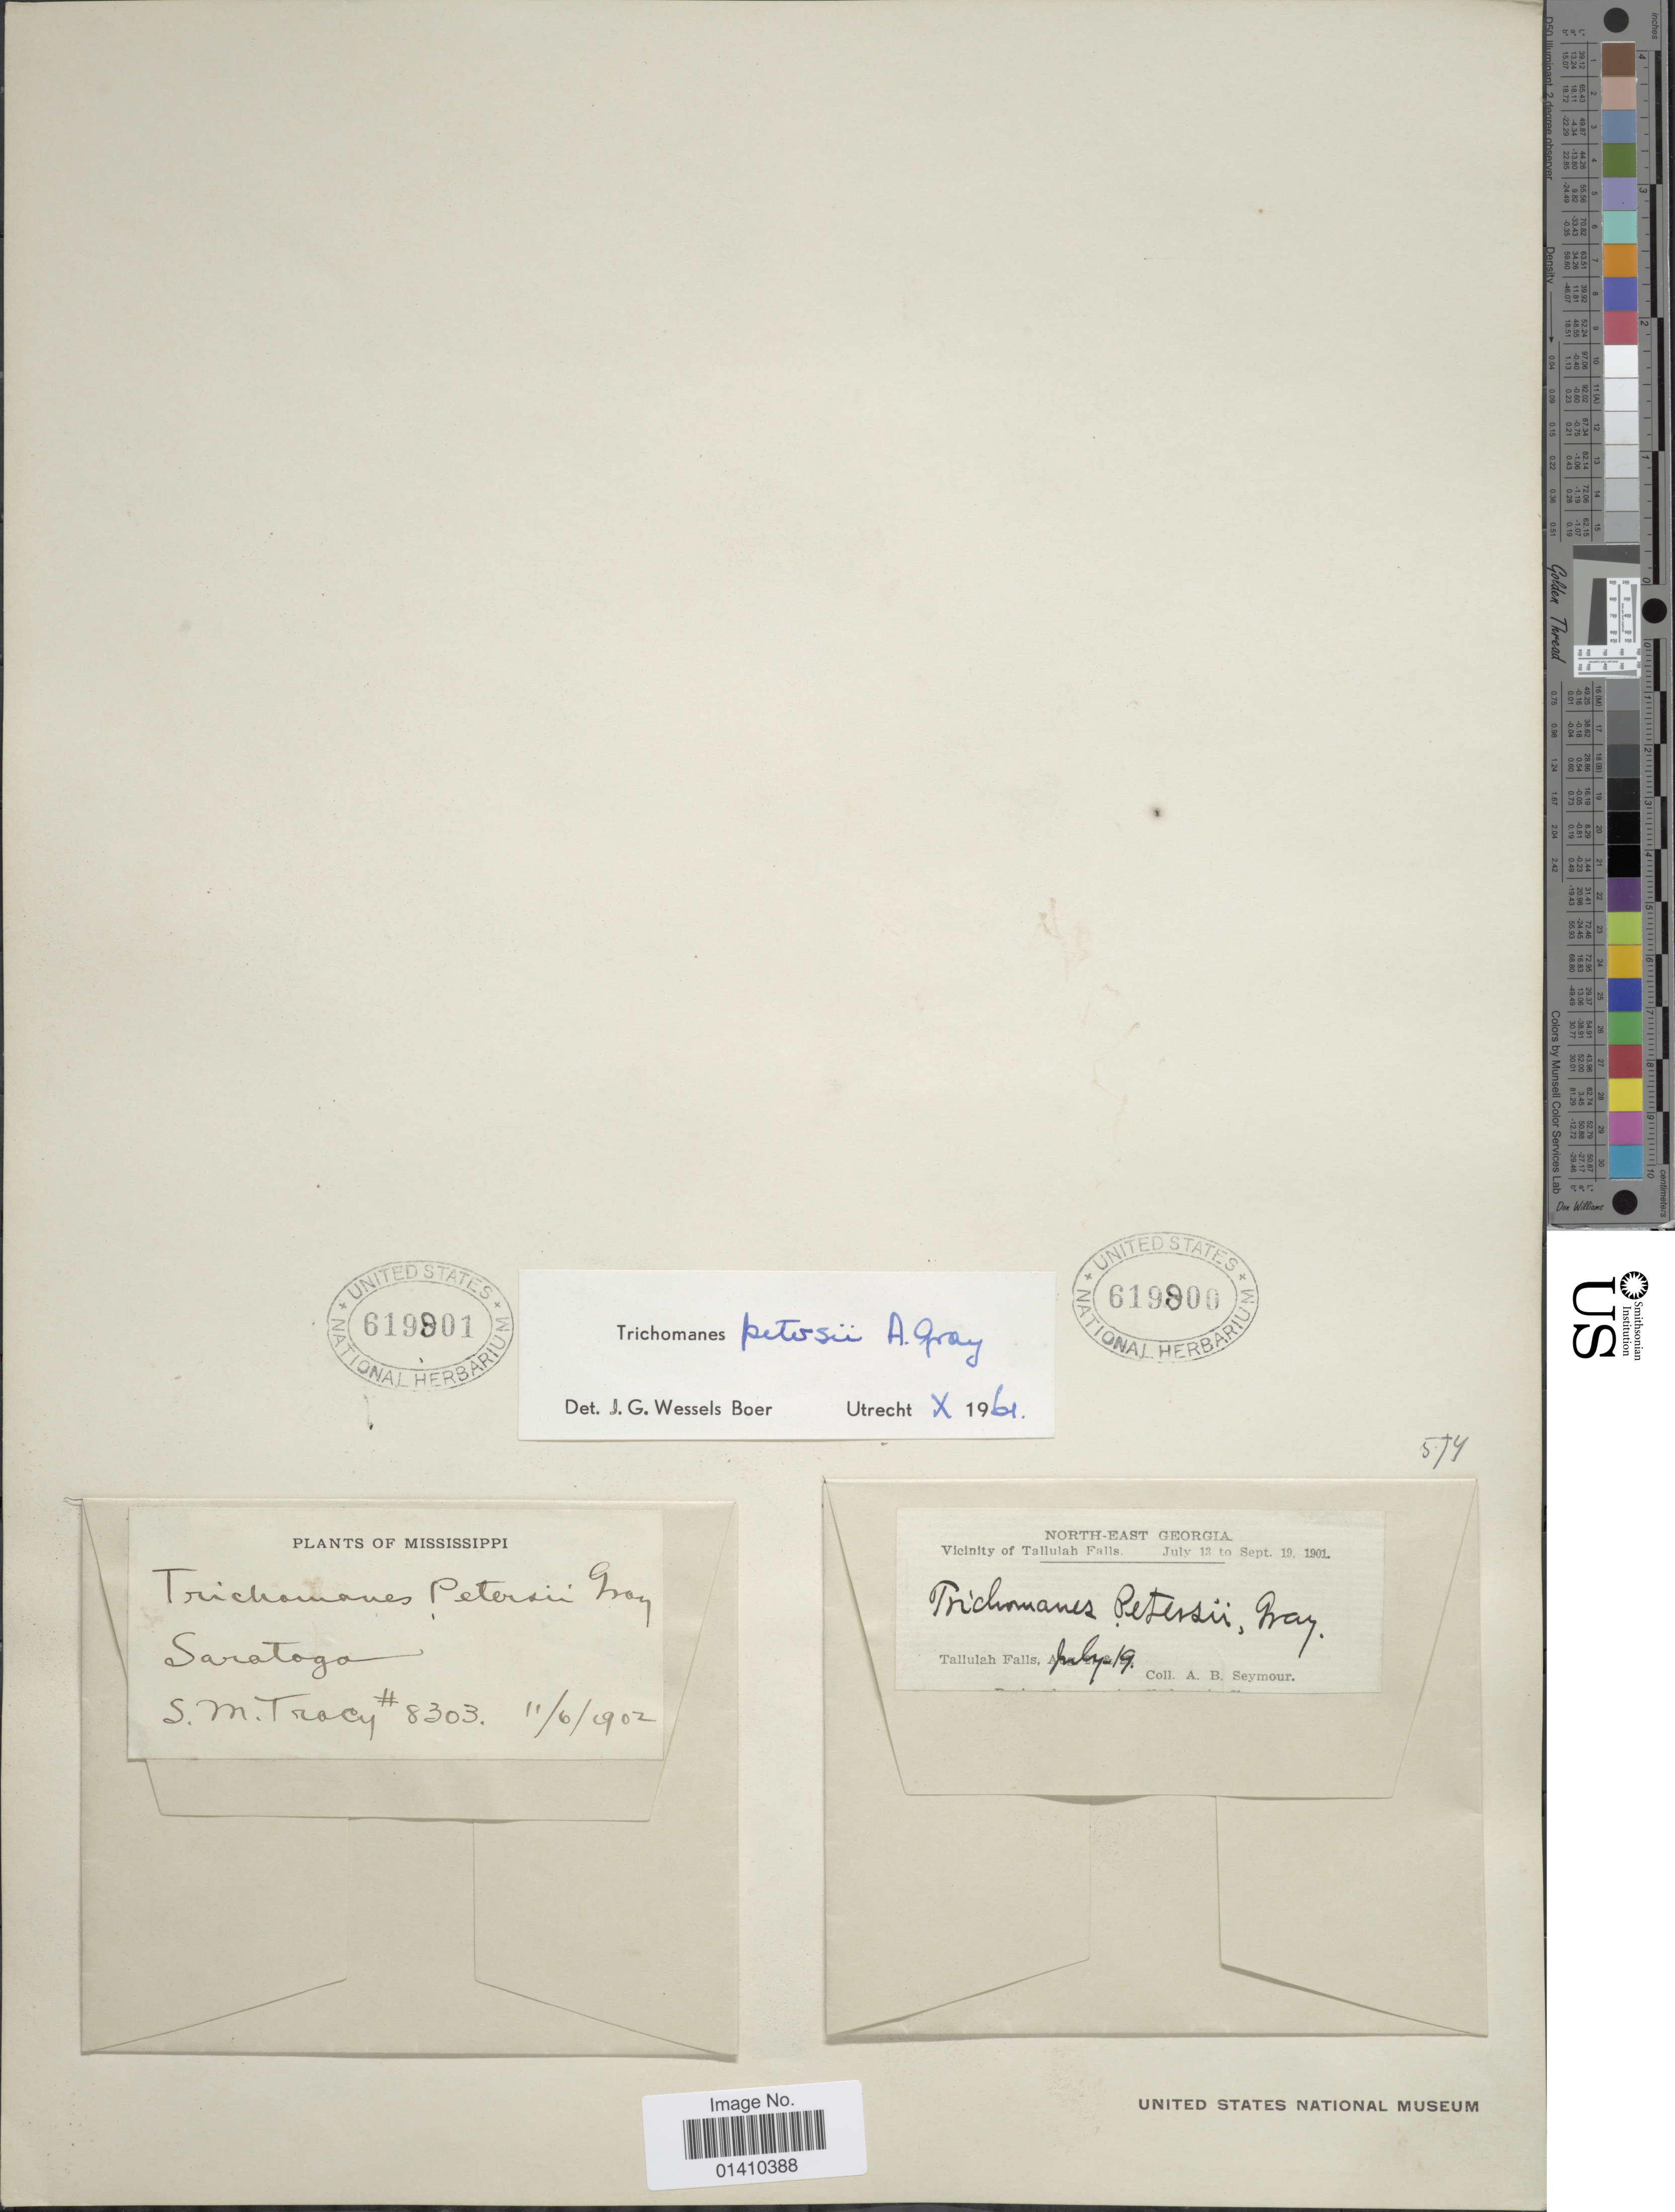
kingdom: Plantae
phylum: Tracheophyta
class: Polypodiopsida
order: Hymenophyllales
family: Hymenophyllaceae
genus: Didymoglossum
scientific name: Didymoglossum petersii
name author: (A. Gray) Copel.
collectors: A. Seymour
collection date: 1901-07-19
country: United States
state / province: Georgia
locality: North-East Georgia, Vicinity of Tallulah Falls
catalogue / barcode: US 619800-2